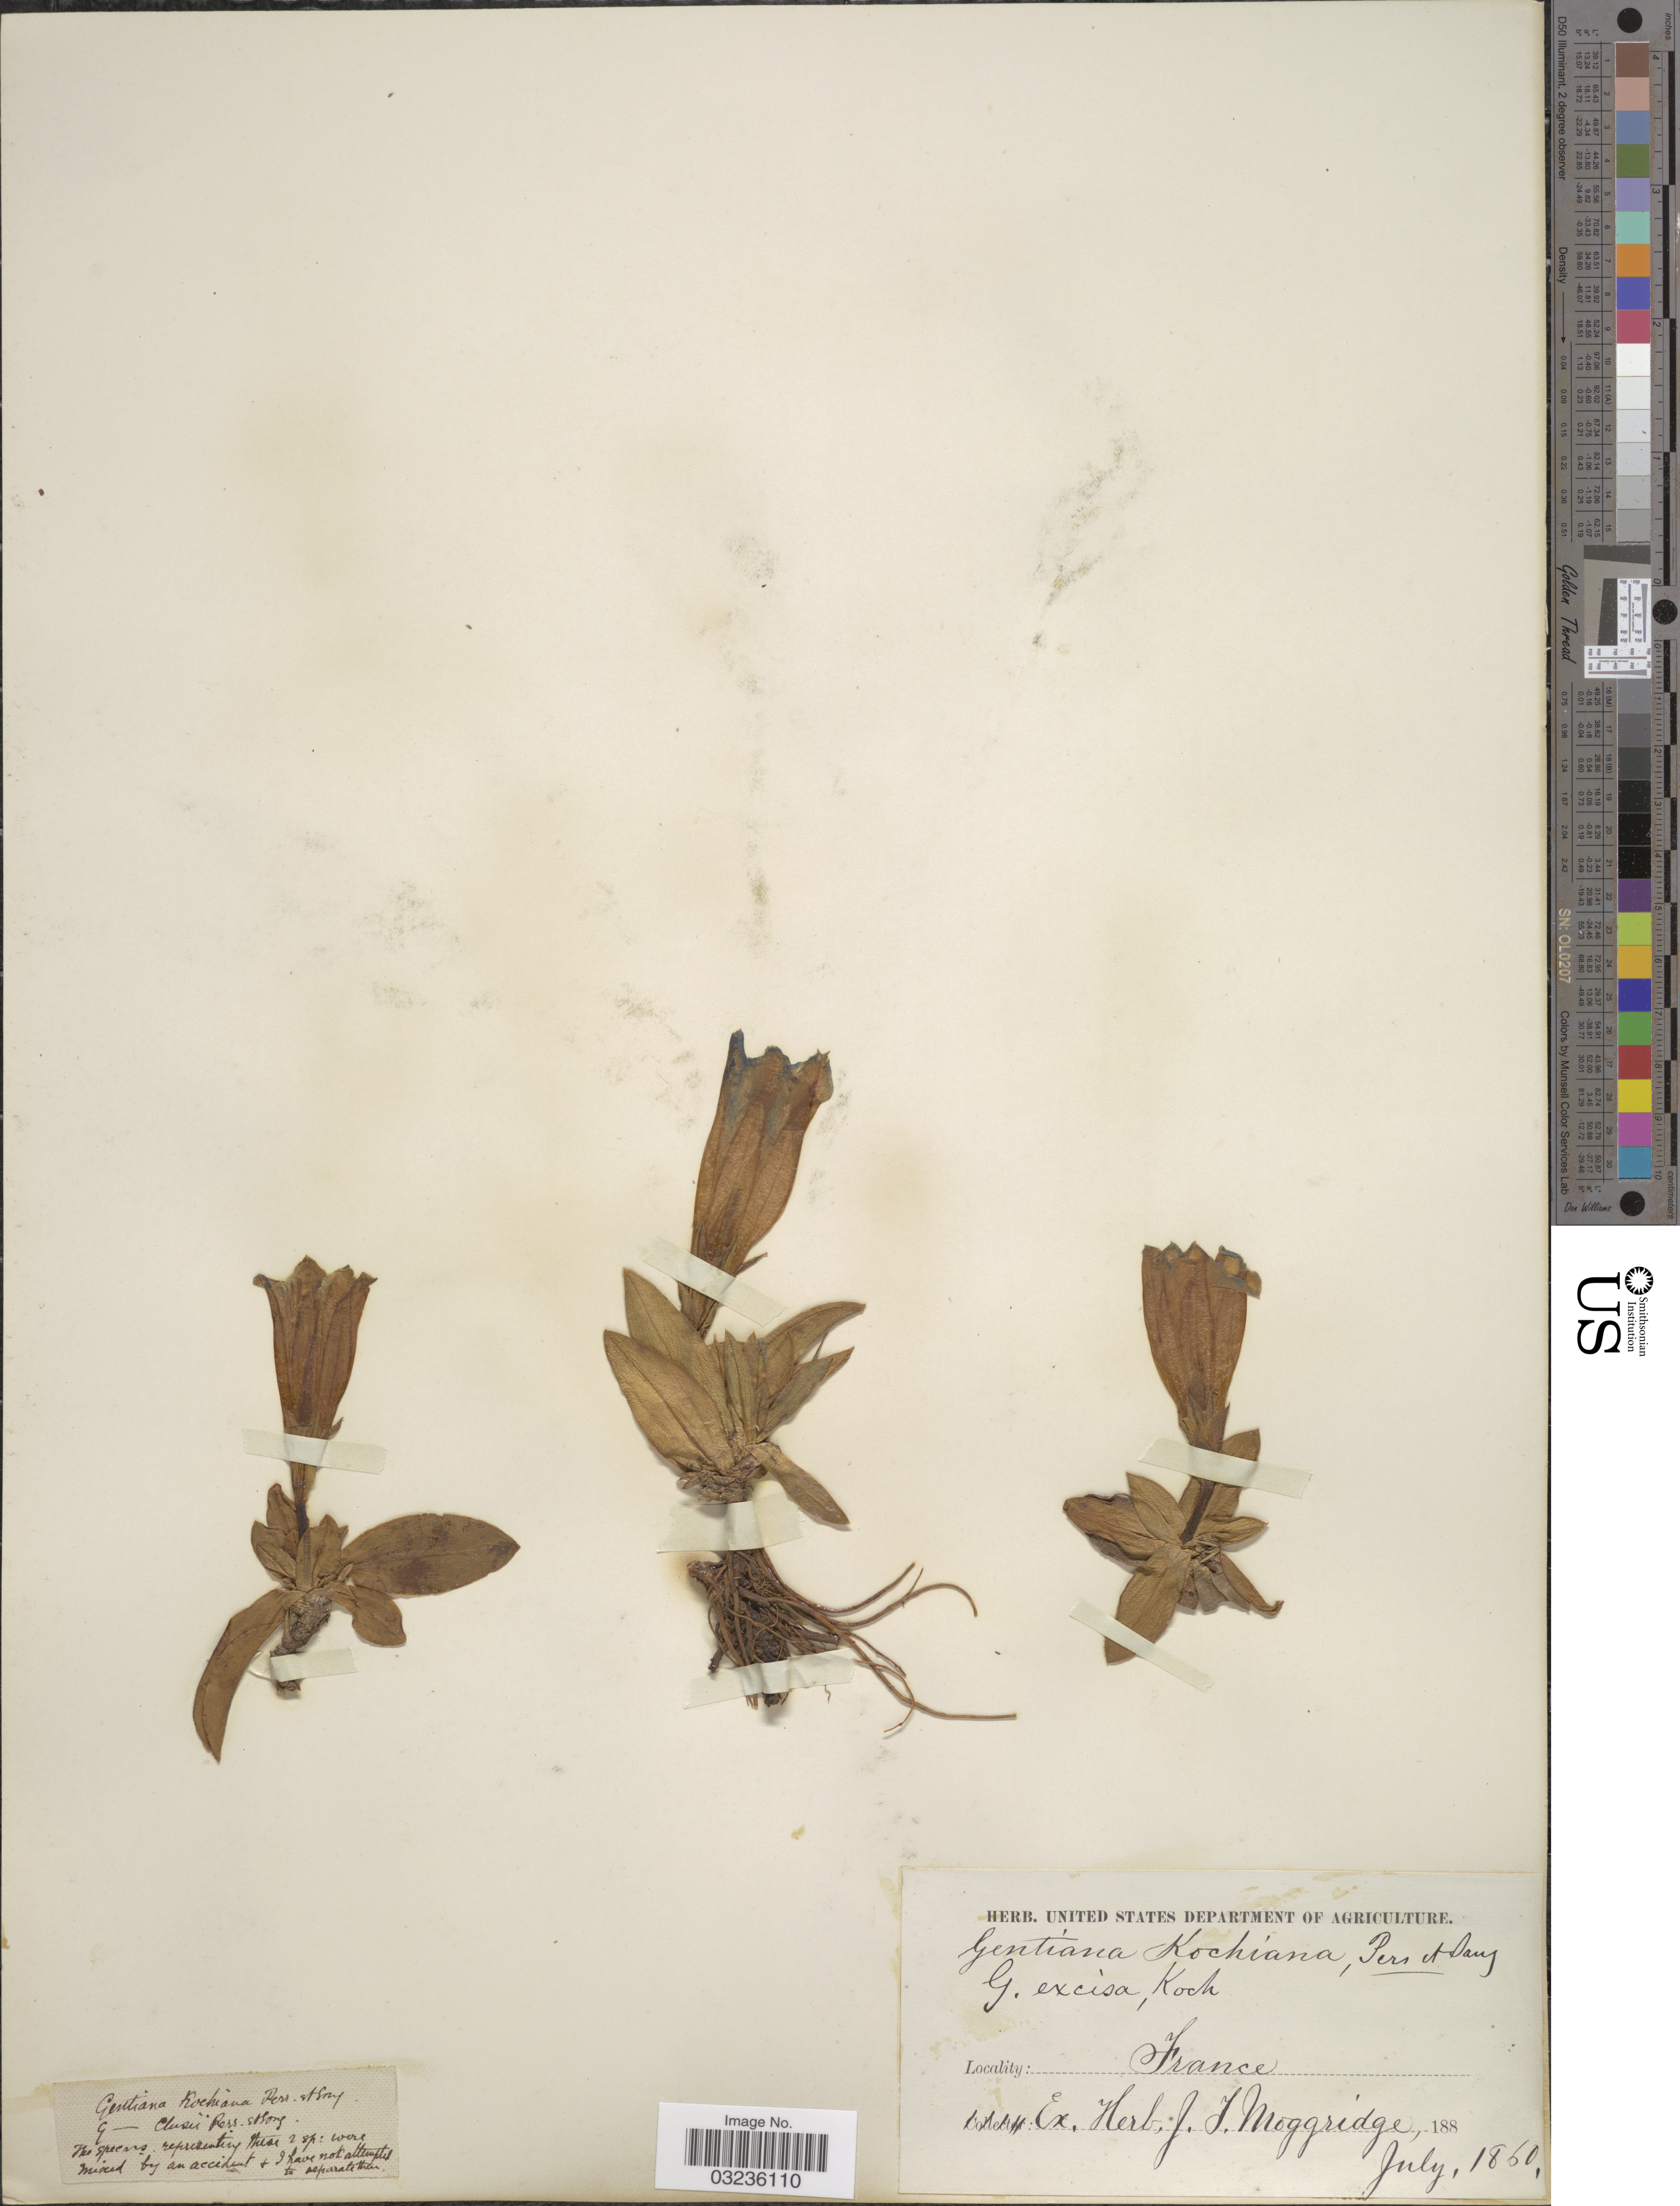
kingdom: Plantae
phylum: Tracheophyta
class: Magnoliopsida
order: Gentianales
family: Gentianaceae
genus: Gentiana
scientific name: Gentiana excisa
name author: C. Presl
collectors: ex herb. J.T. Moggridge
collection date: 1860-07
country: France